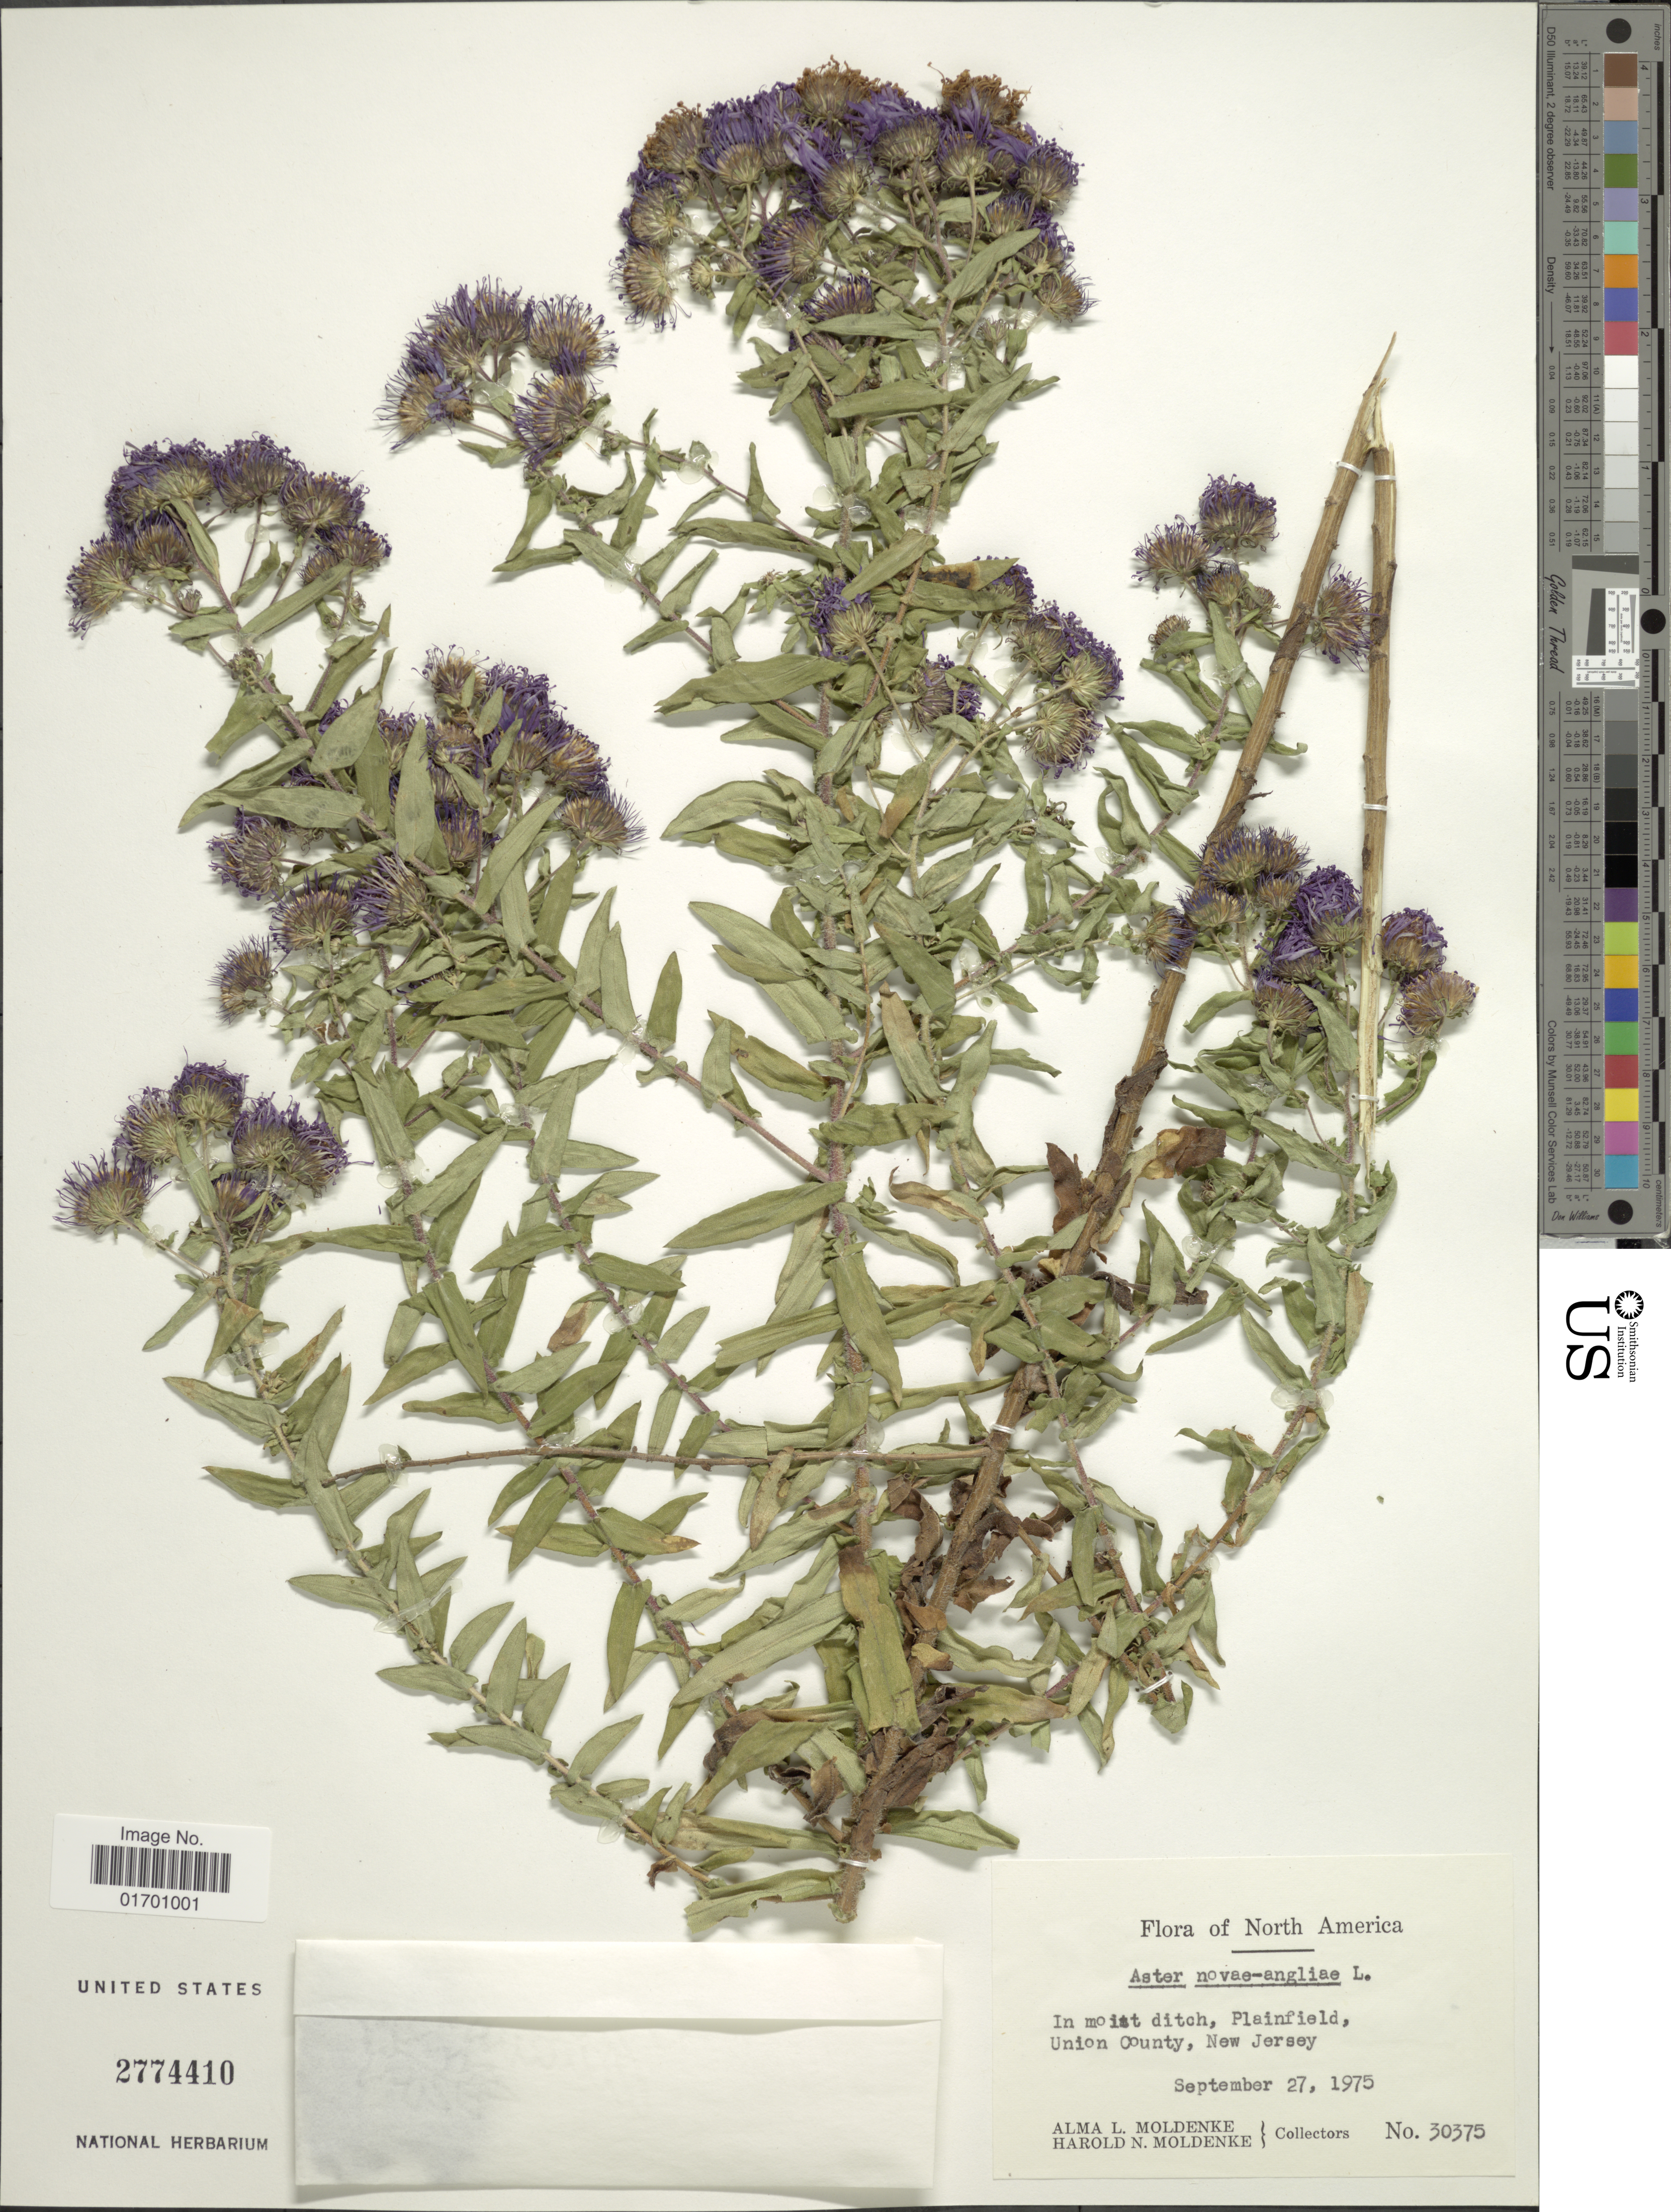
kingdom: Plantae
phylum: Tracheophyta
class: Magnoliopsida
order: Asterales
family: Asteraceae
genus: Symphyotrichum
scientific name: Symphyotrichum novae-angliae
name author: (L.) G.L. Nesom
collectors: A. L. Moldenke & H. N. Moldenke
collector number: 30375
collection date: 1975-09-27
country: United States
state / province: New Jersey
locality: In moist ditch, Plainfield, Union County. North America.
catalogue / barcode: US 274410